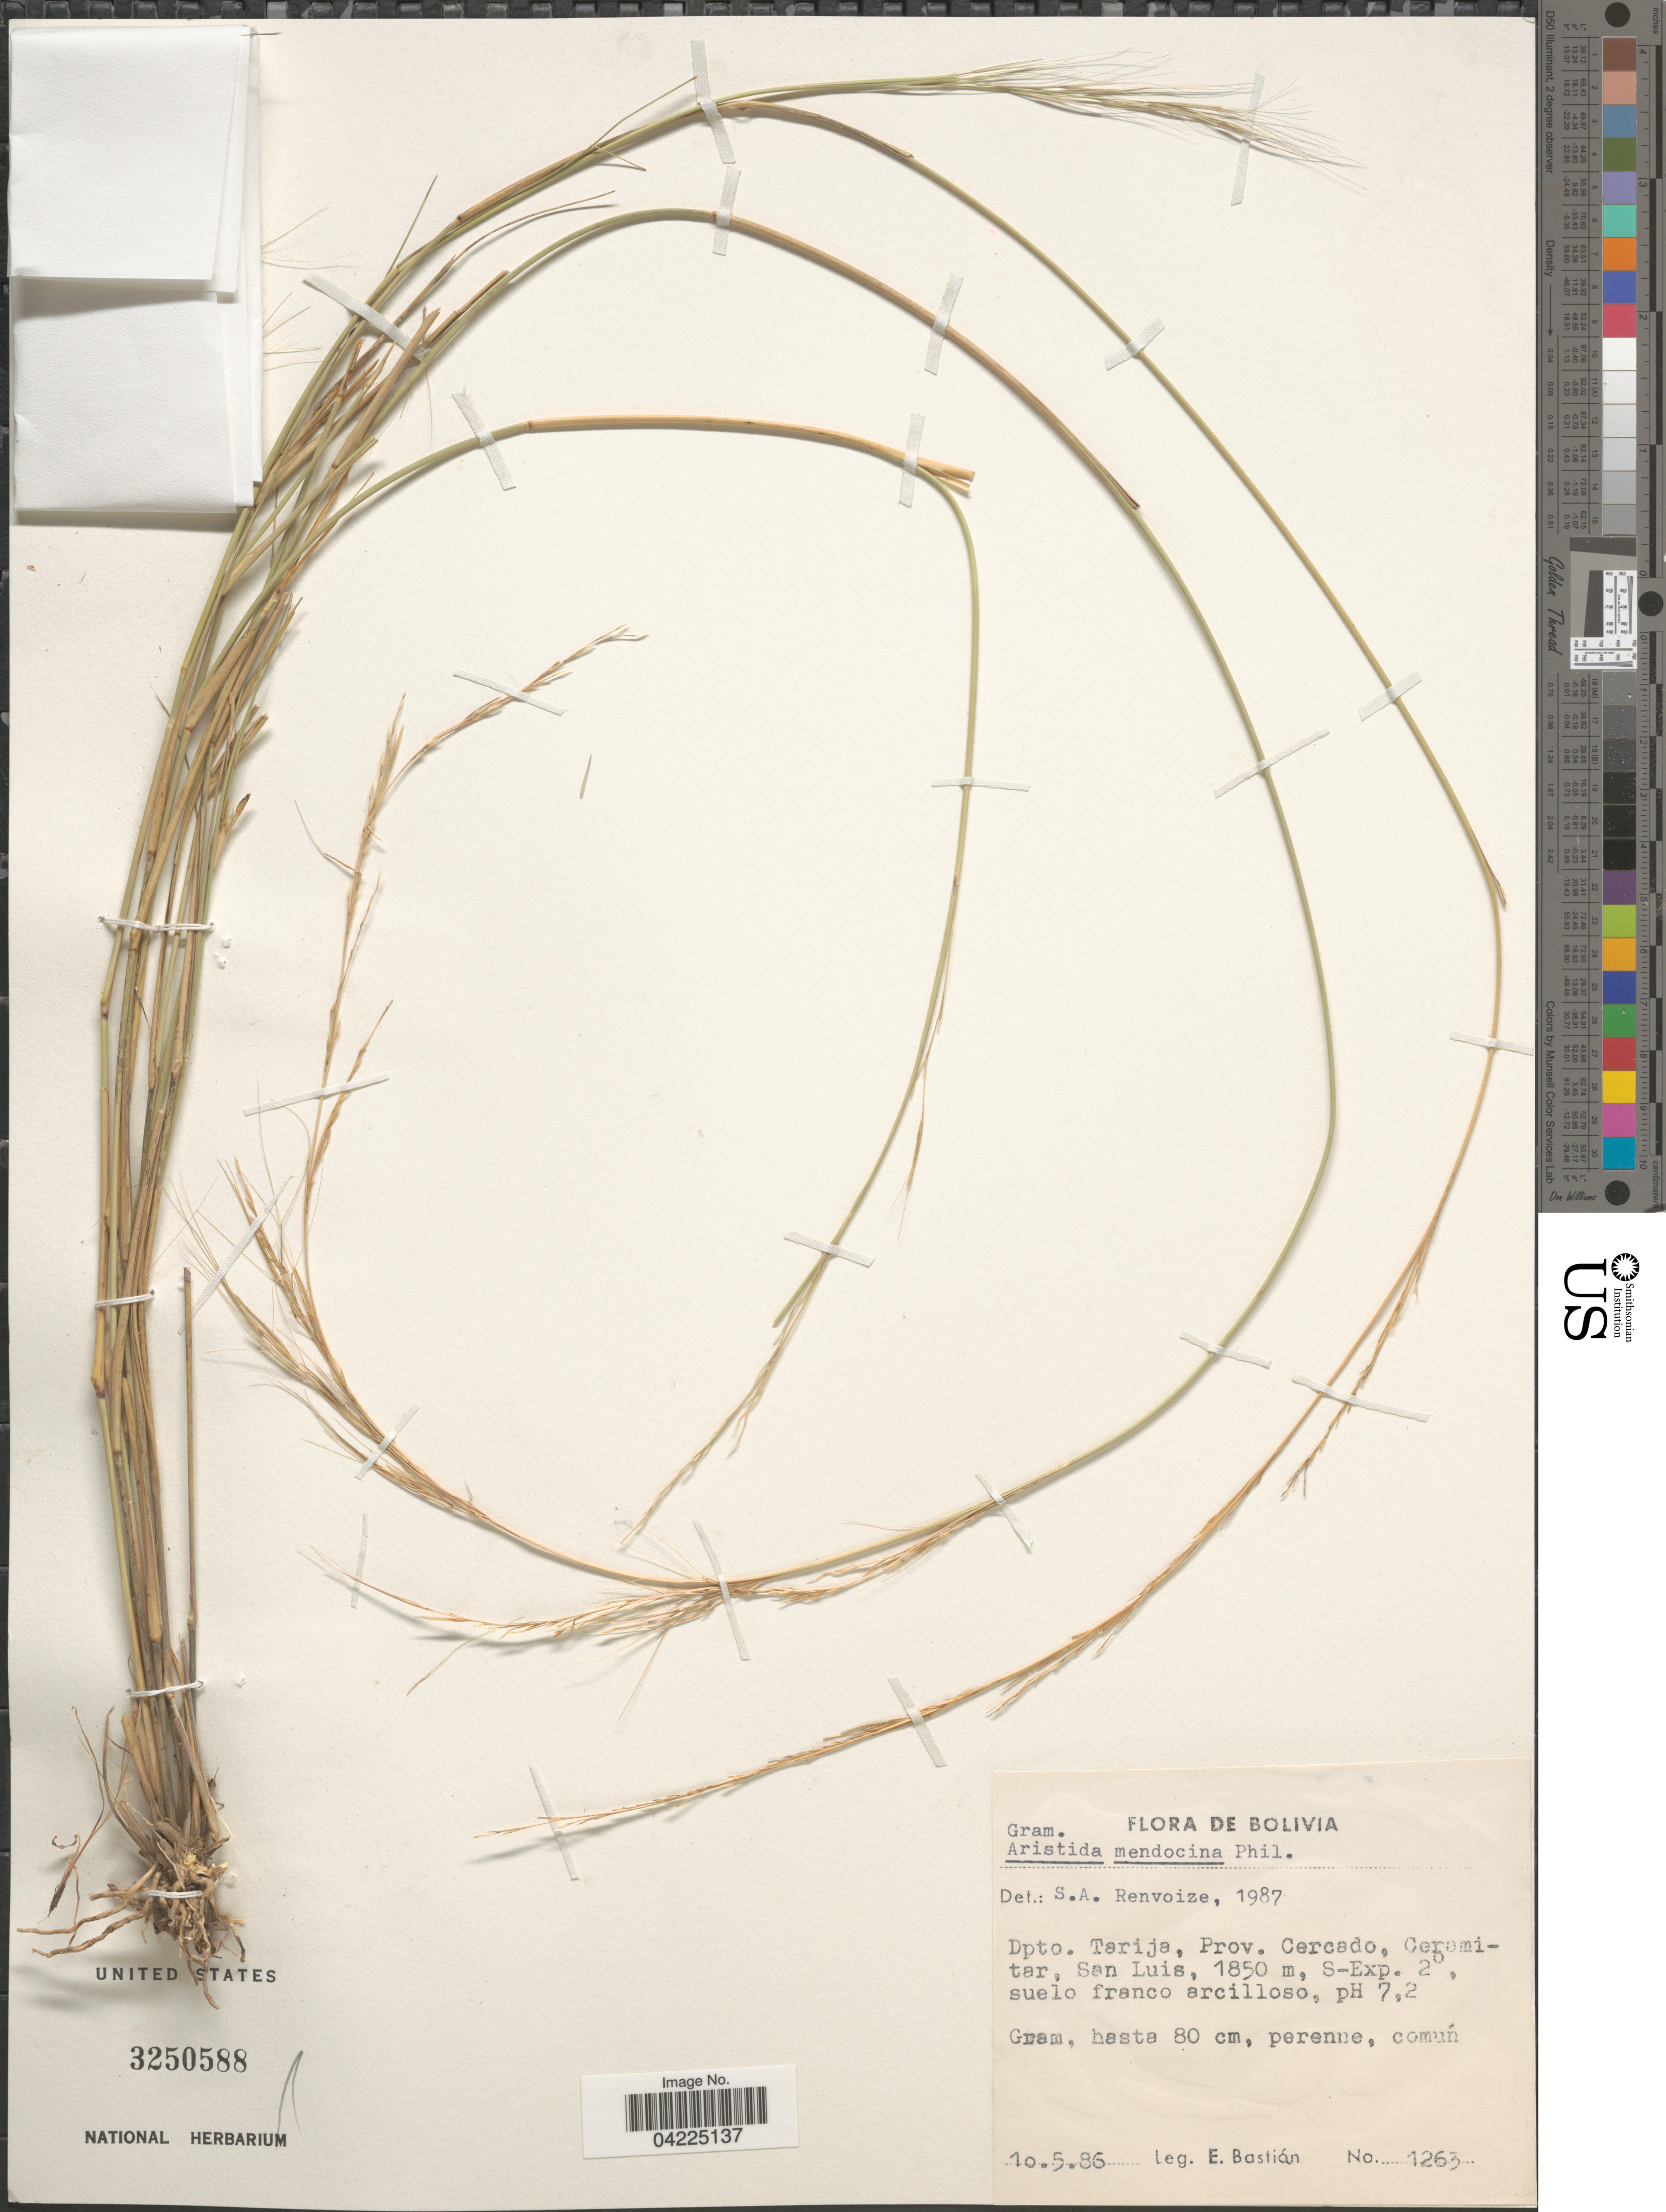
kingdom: Plantae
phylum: Tracheophyta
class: Liliopsida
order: Poales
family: Poaceae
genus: Aristida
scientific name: Aristida mendocina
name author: Phil.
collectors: E. Bastian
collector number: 1263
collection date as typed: Transcribed d/m/y: 10/5/86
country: Bolivia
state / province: Tarija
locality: Dpto. Tarija, Prov. Cercado, Ceramitar, San Luis, S-Exp.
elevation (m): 1850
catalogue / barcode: US 3250588